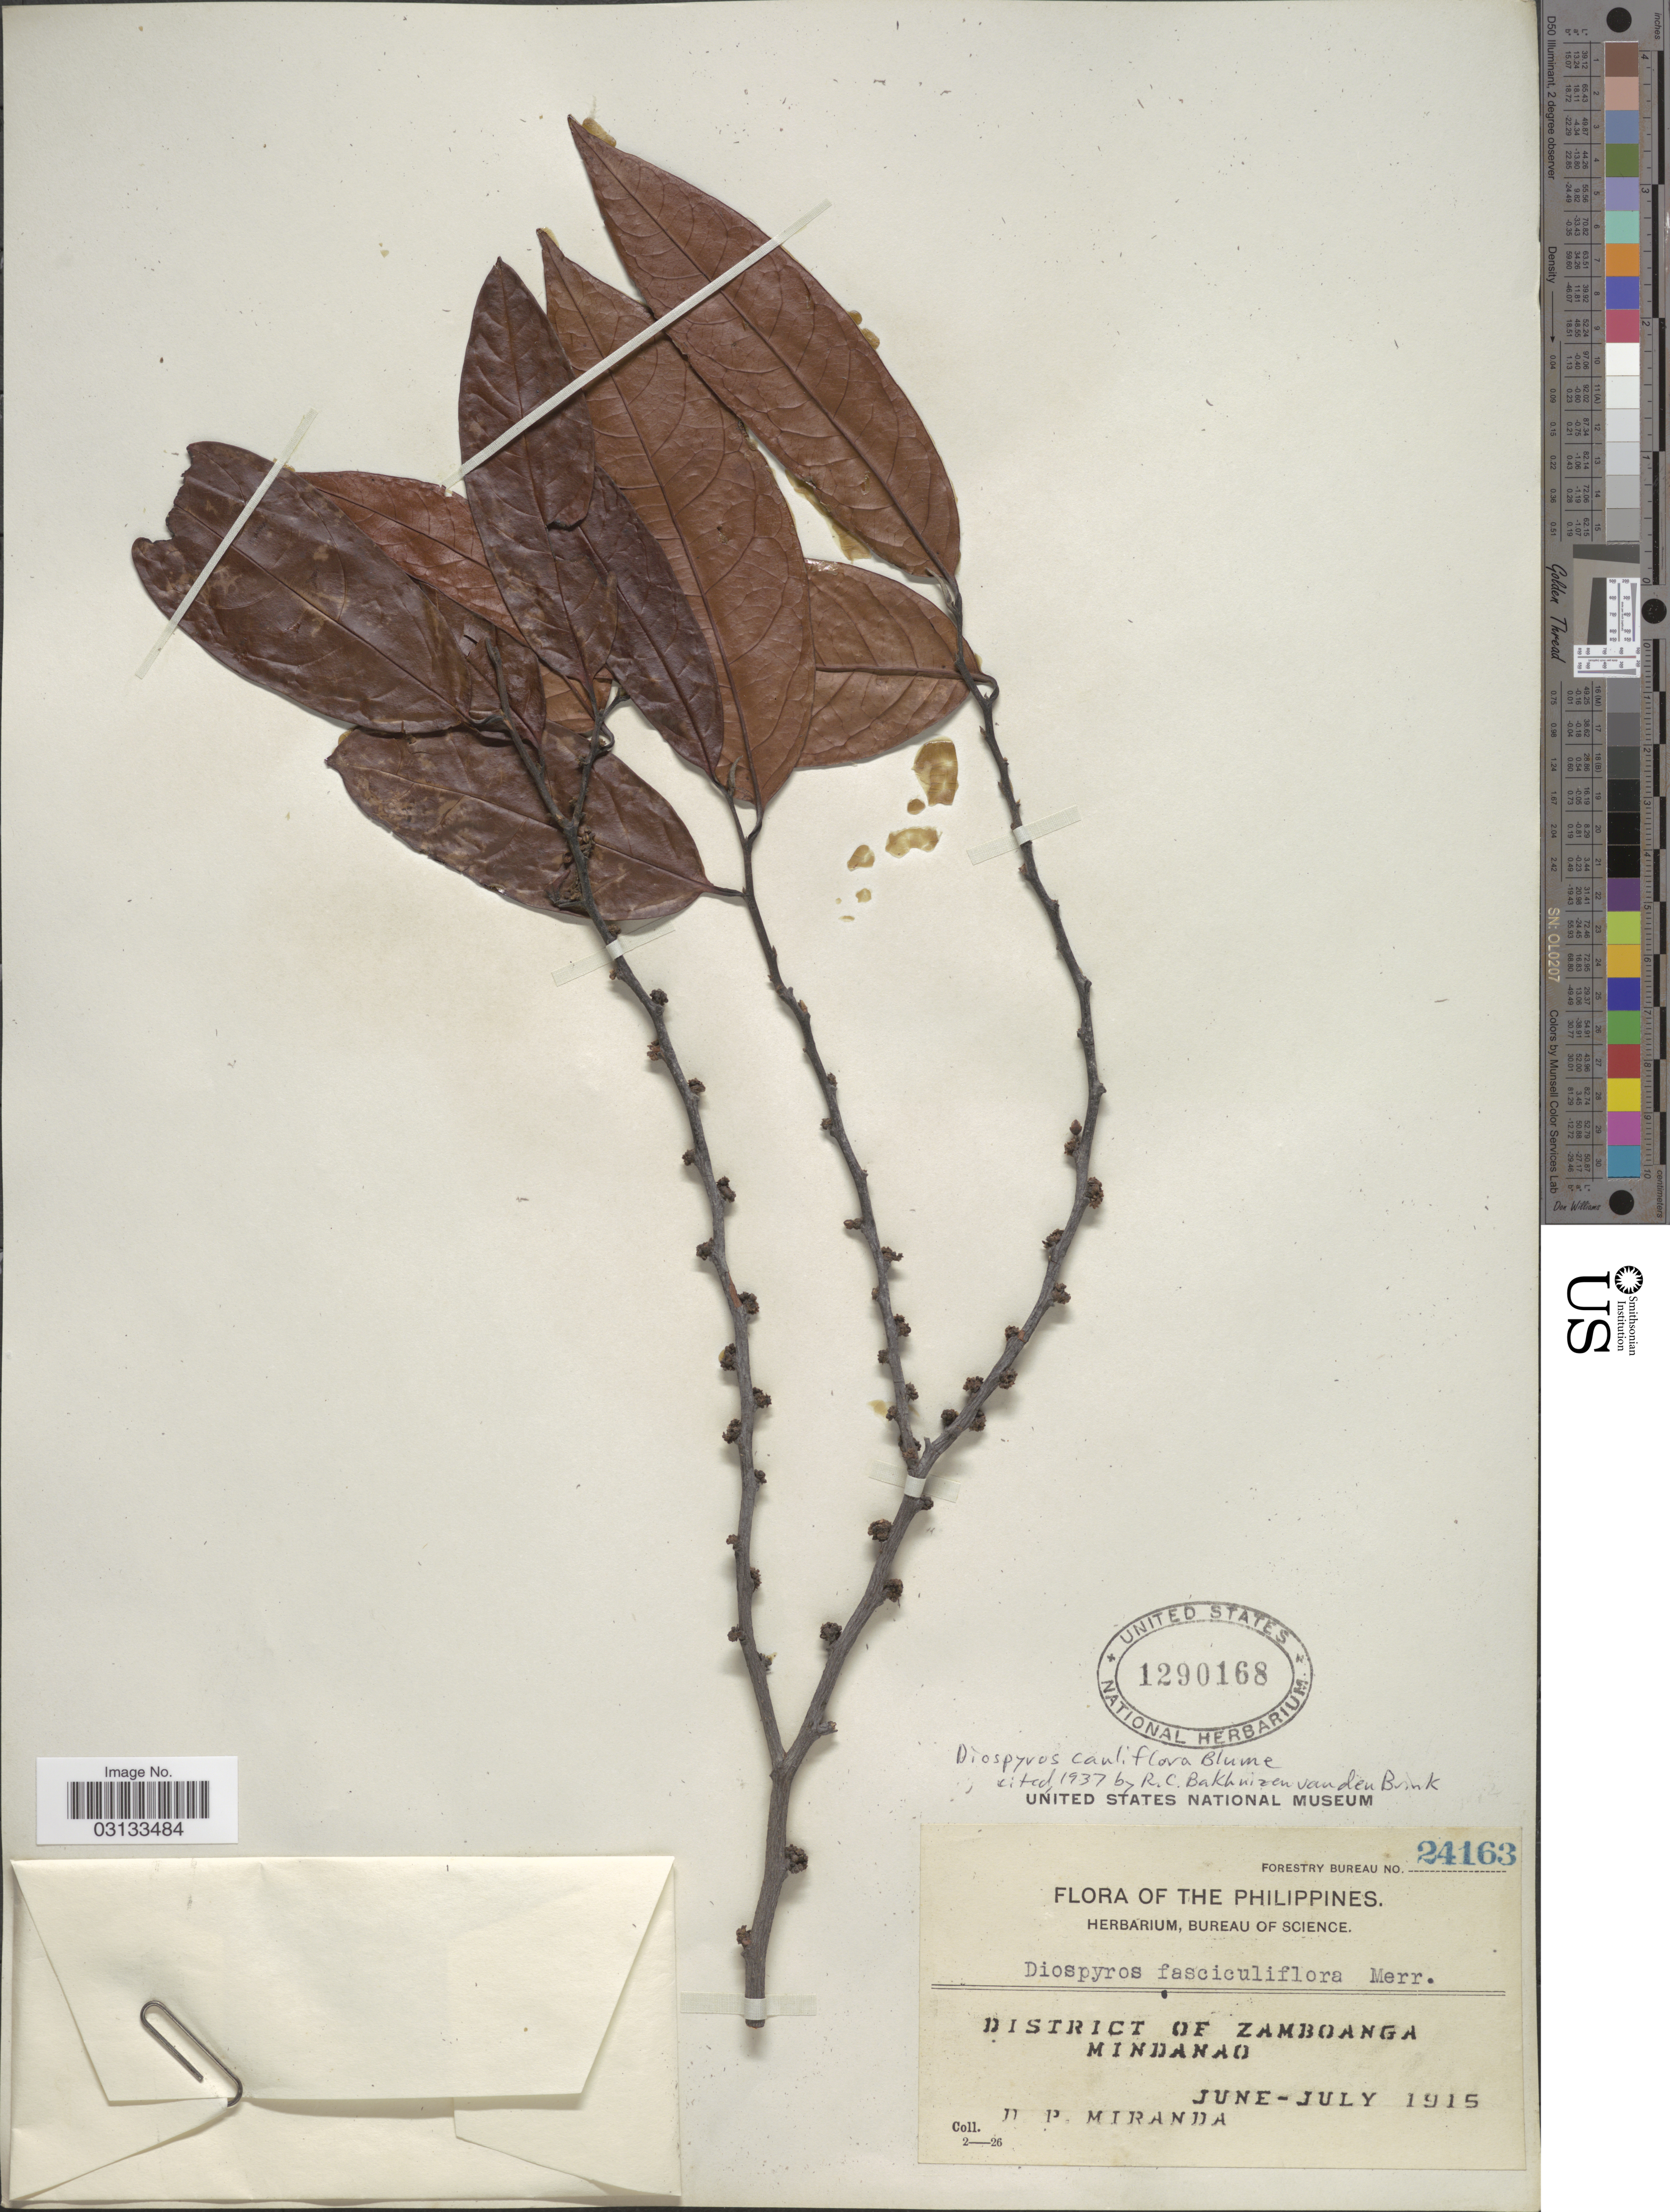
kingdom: Plantae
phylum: Tracheophyta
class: Magnoliopsida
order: Ericales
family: Ebenaceae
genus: Diospyros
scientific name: Diospyros cauliflora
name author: Blume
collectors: D. P. Miranda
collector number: Forestry Bureau 24163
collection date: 1915-06/1915-07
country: Philippines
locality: District of Zamboanga, Mindanao.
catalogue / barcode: US 1290168